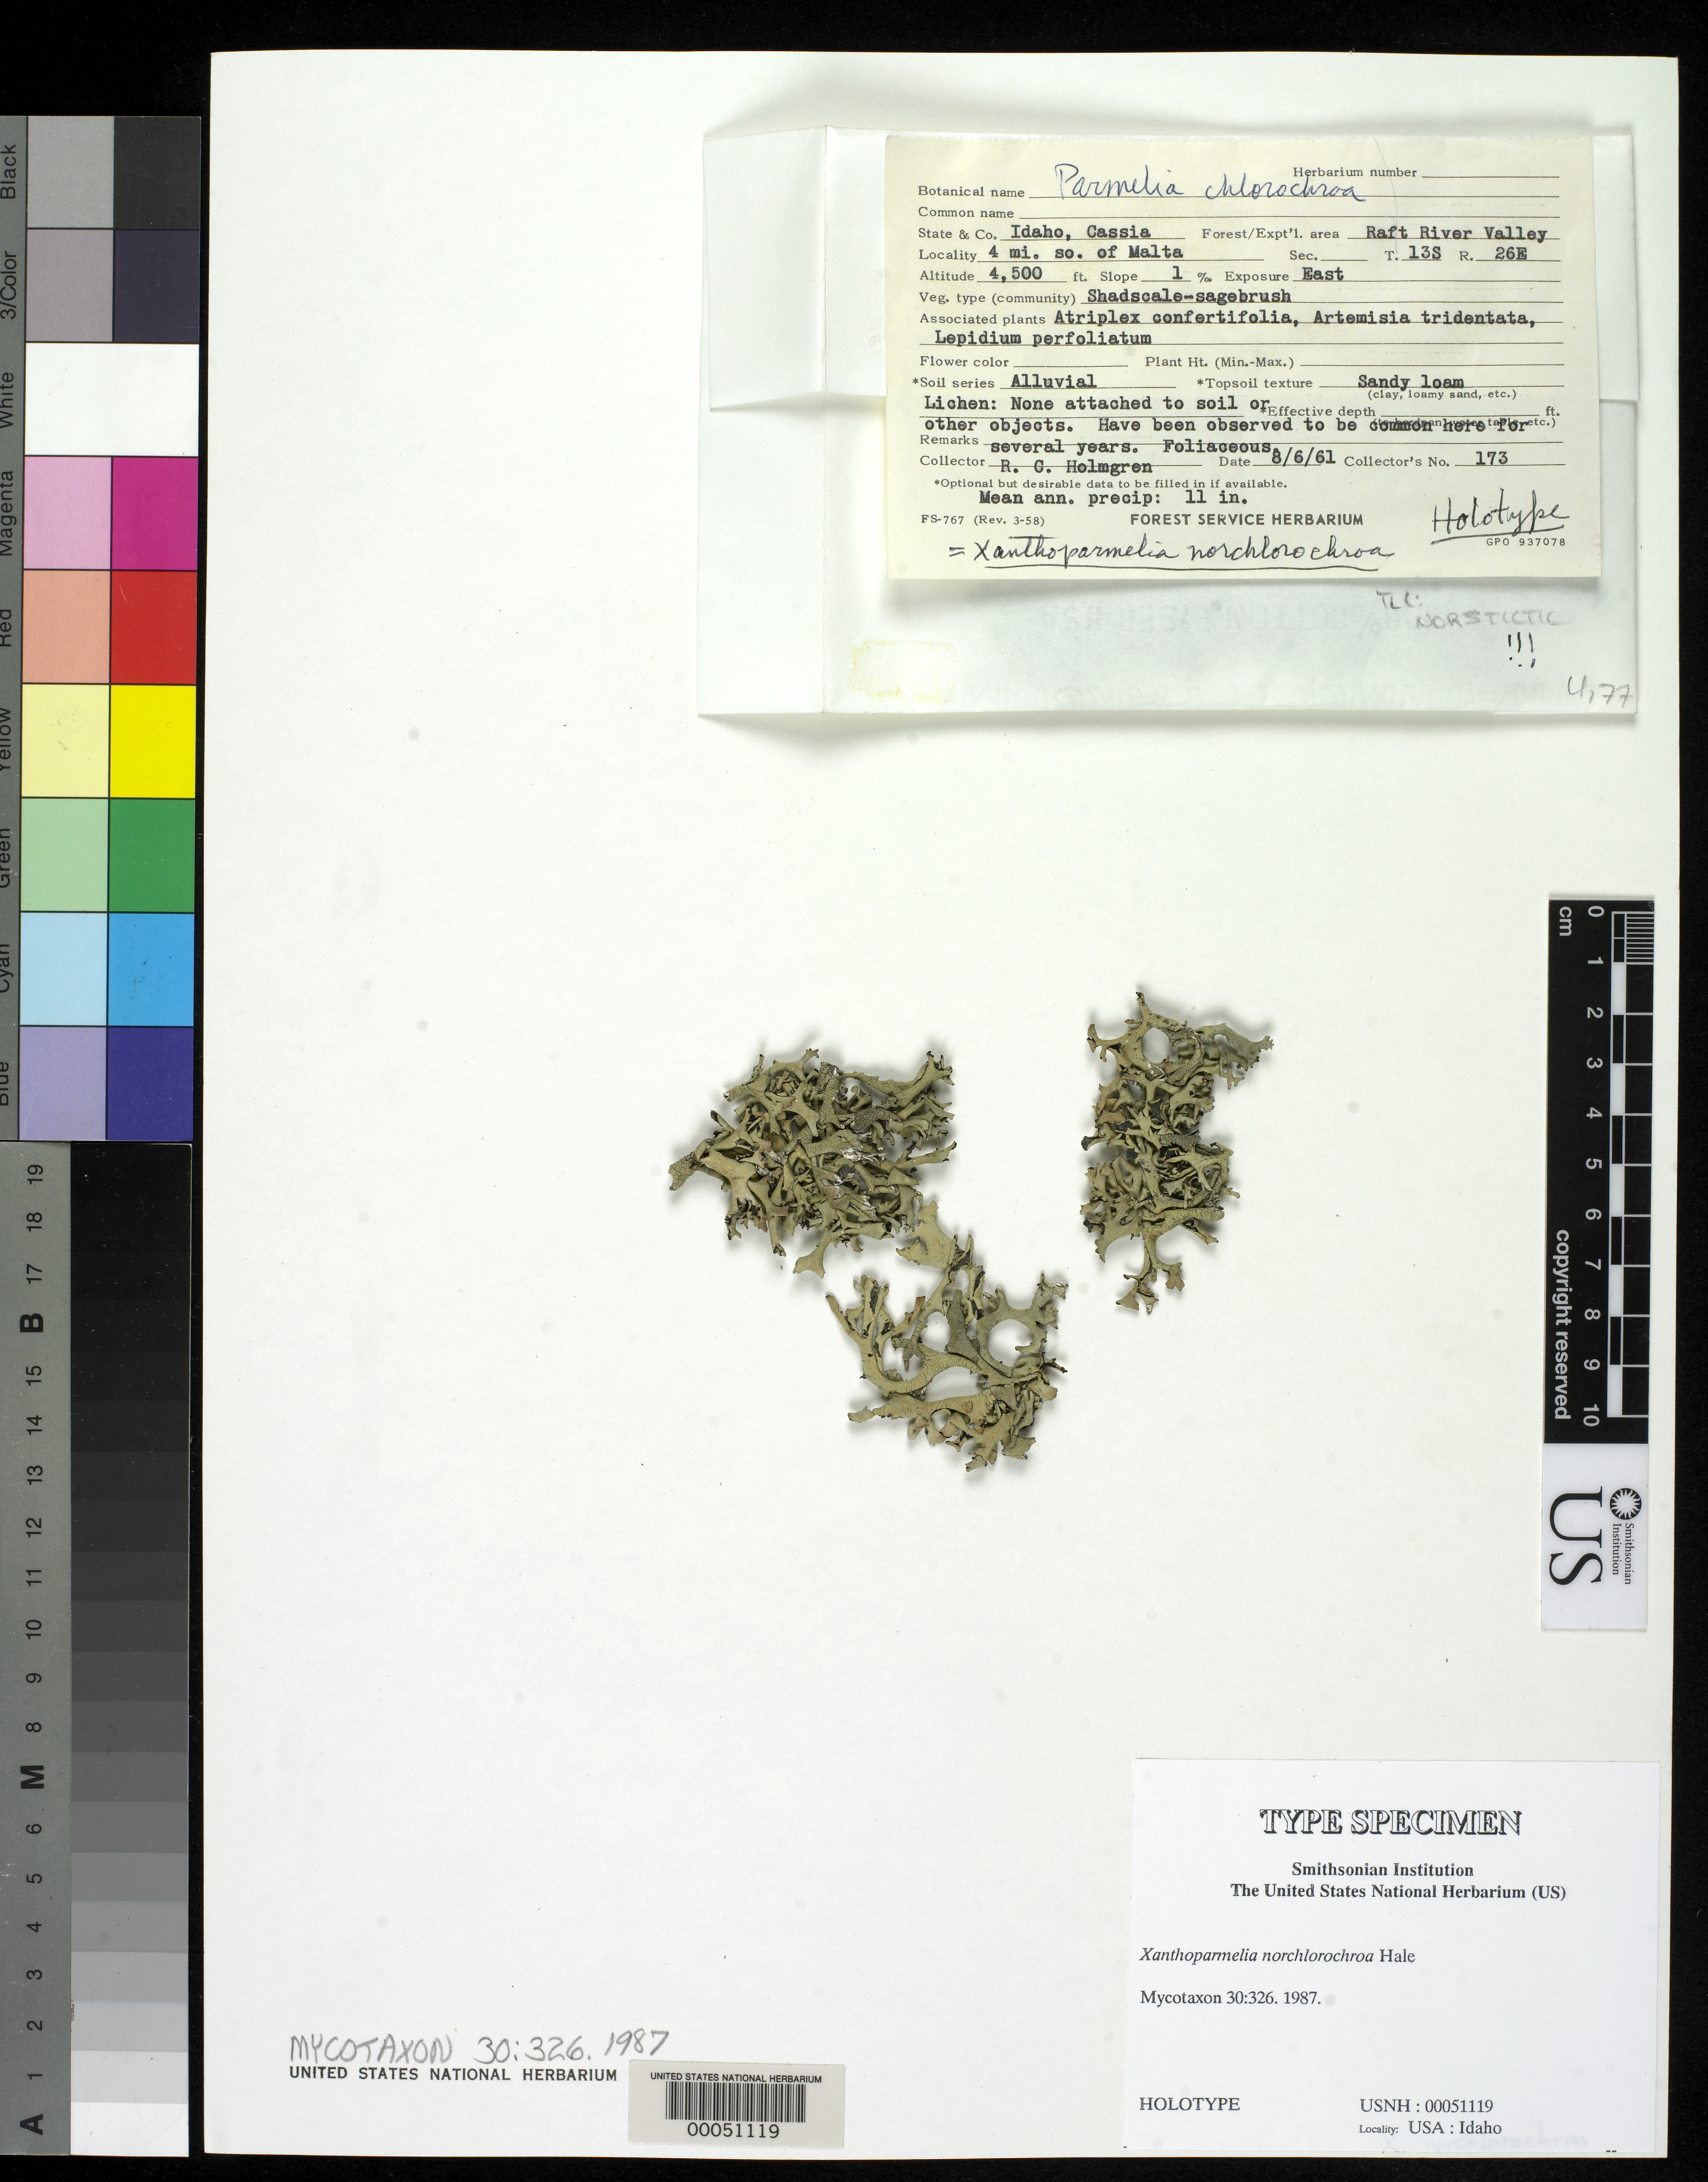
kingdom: Fungi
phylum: Ascomycota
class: Lecanoromycetes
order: Lecanorales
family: Parmeliaceae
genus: Xanthoparmelia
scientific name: Xanthoparmelia norchlorochroa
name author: Hale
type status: Holotype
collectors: R. Holmgren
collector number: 173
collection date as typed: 06 Aug 1961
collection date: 1961-08-06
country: United States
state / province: Idaho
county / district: Cassia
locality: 4 mi S of Malta, Raft River Valley.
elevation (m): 1372